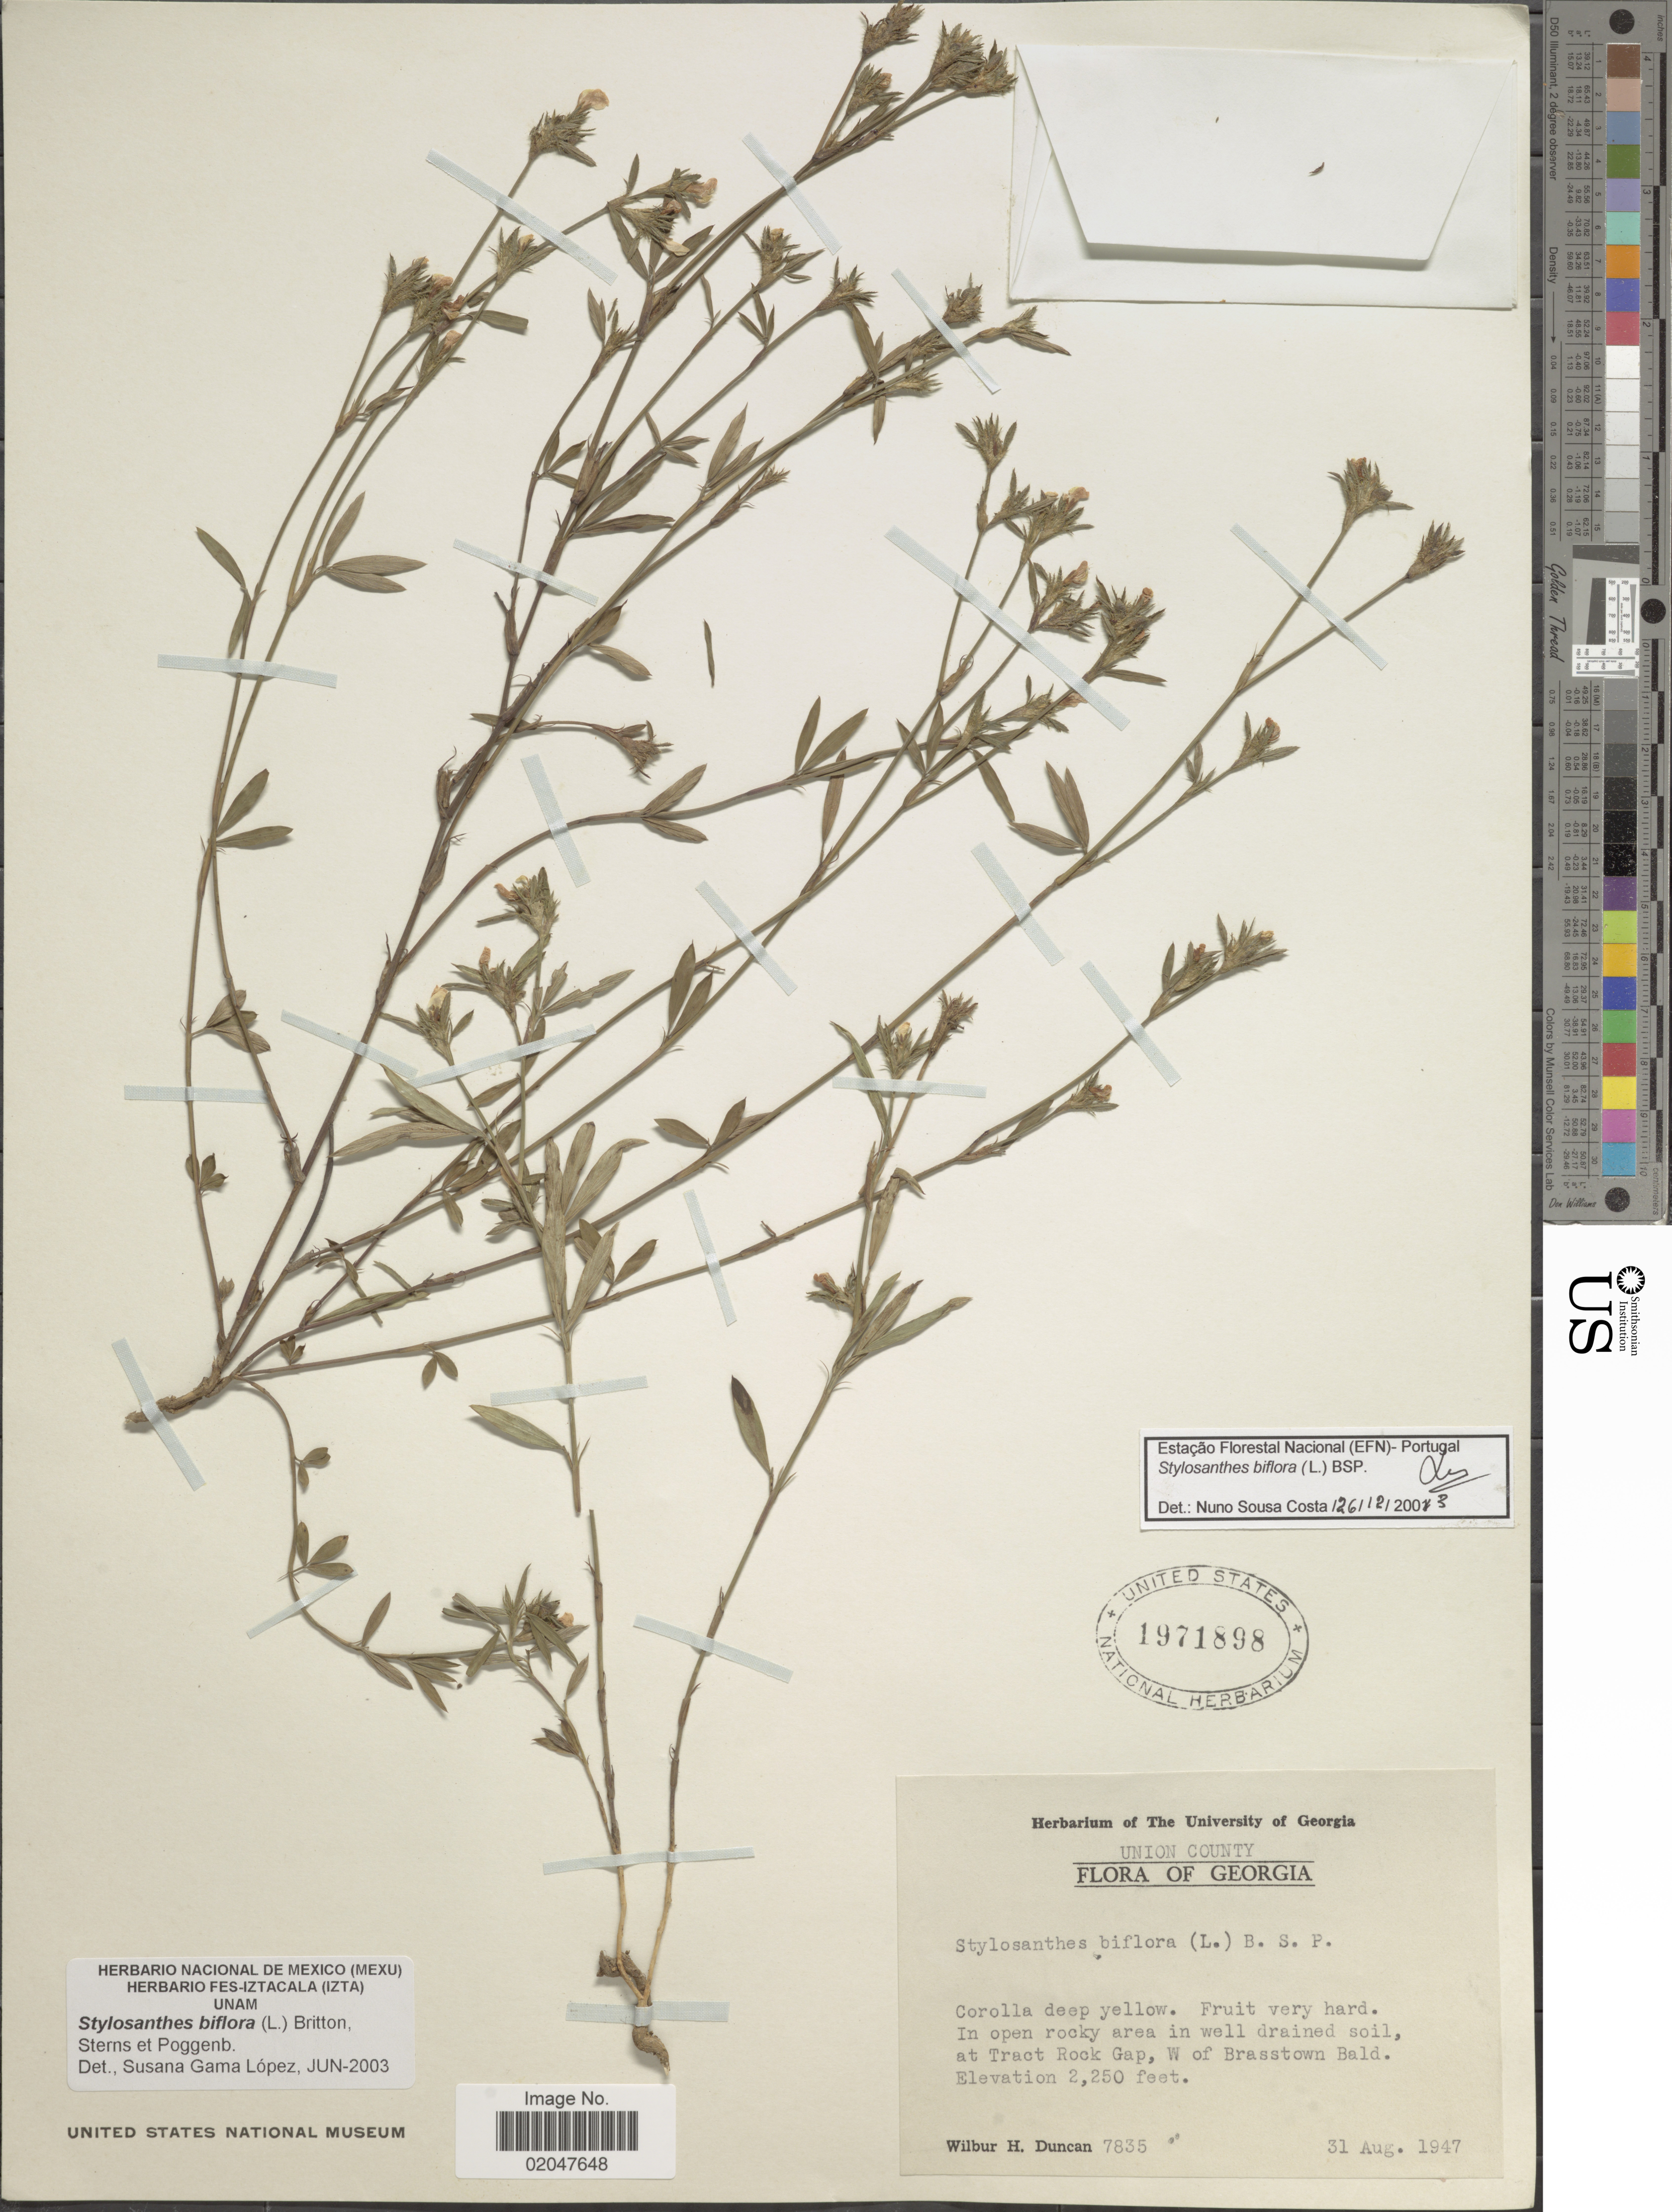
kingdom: Plantae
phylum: Tracheophyta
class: Magnoliopsida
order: Fabales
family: Fabaceae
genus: Stylosanthes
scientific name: Stylosanthes biflora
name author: (L.) Britton et al.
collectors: W. H. Duncan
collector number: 7835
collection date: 1947-08-31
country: United States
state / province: Georgia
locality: Union County, Tract Rock Gap, W of Brasstown Bald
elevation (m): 686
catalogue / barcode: US 1971898